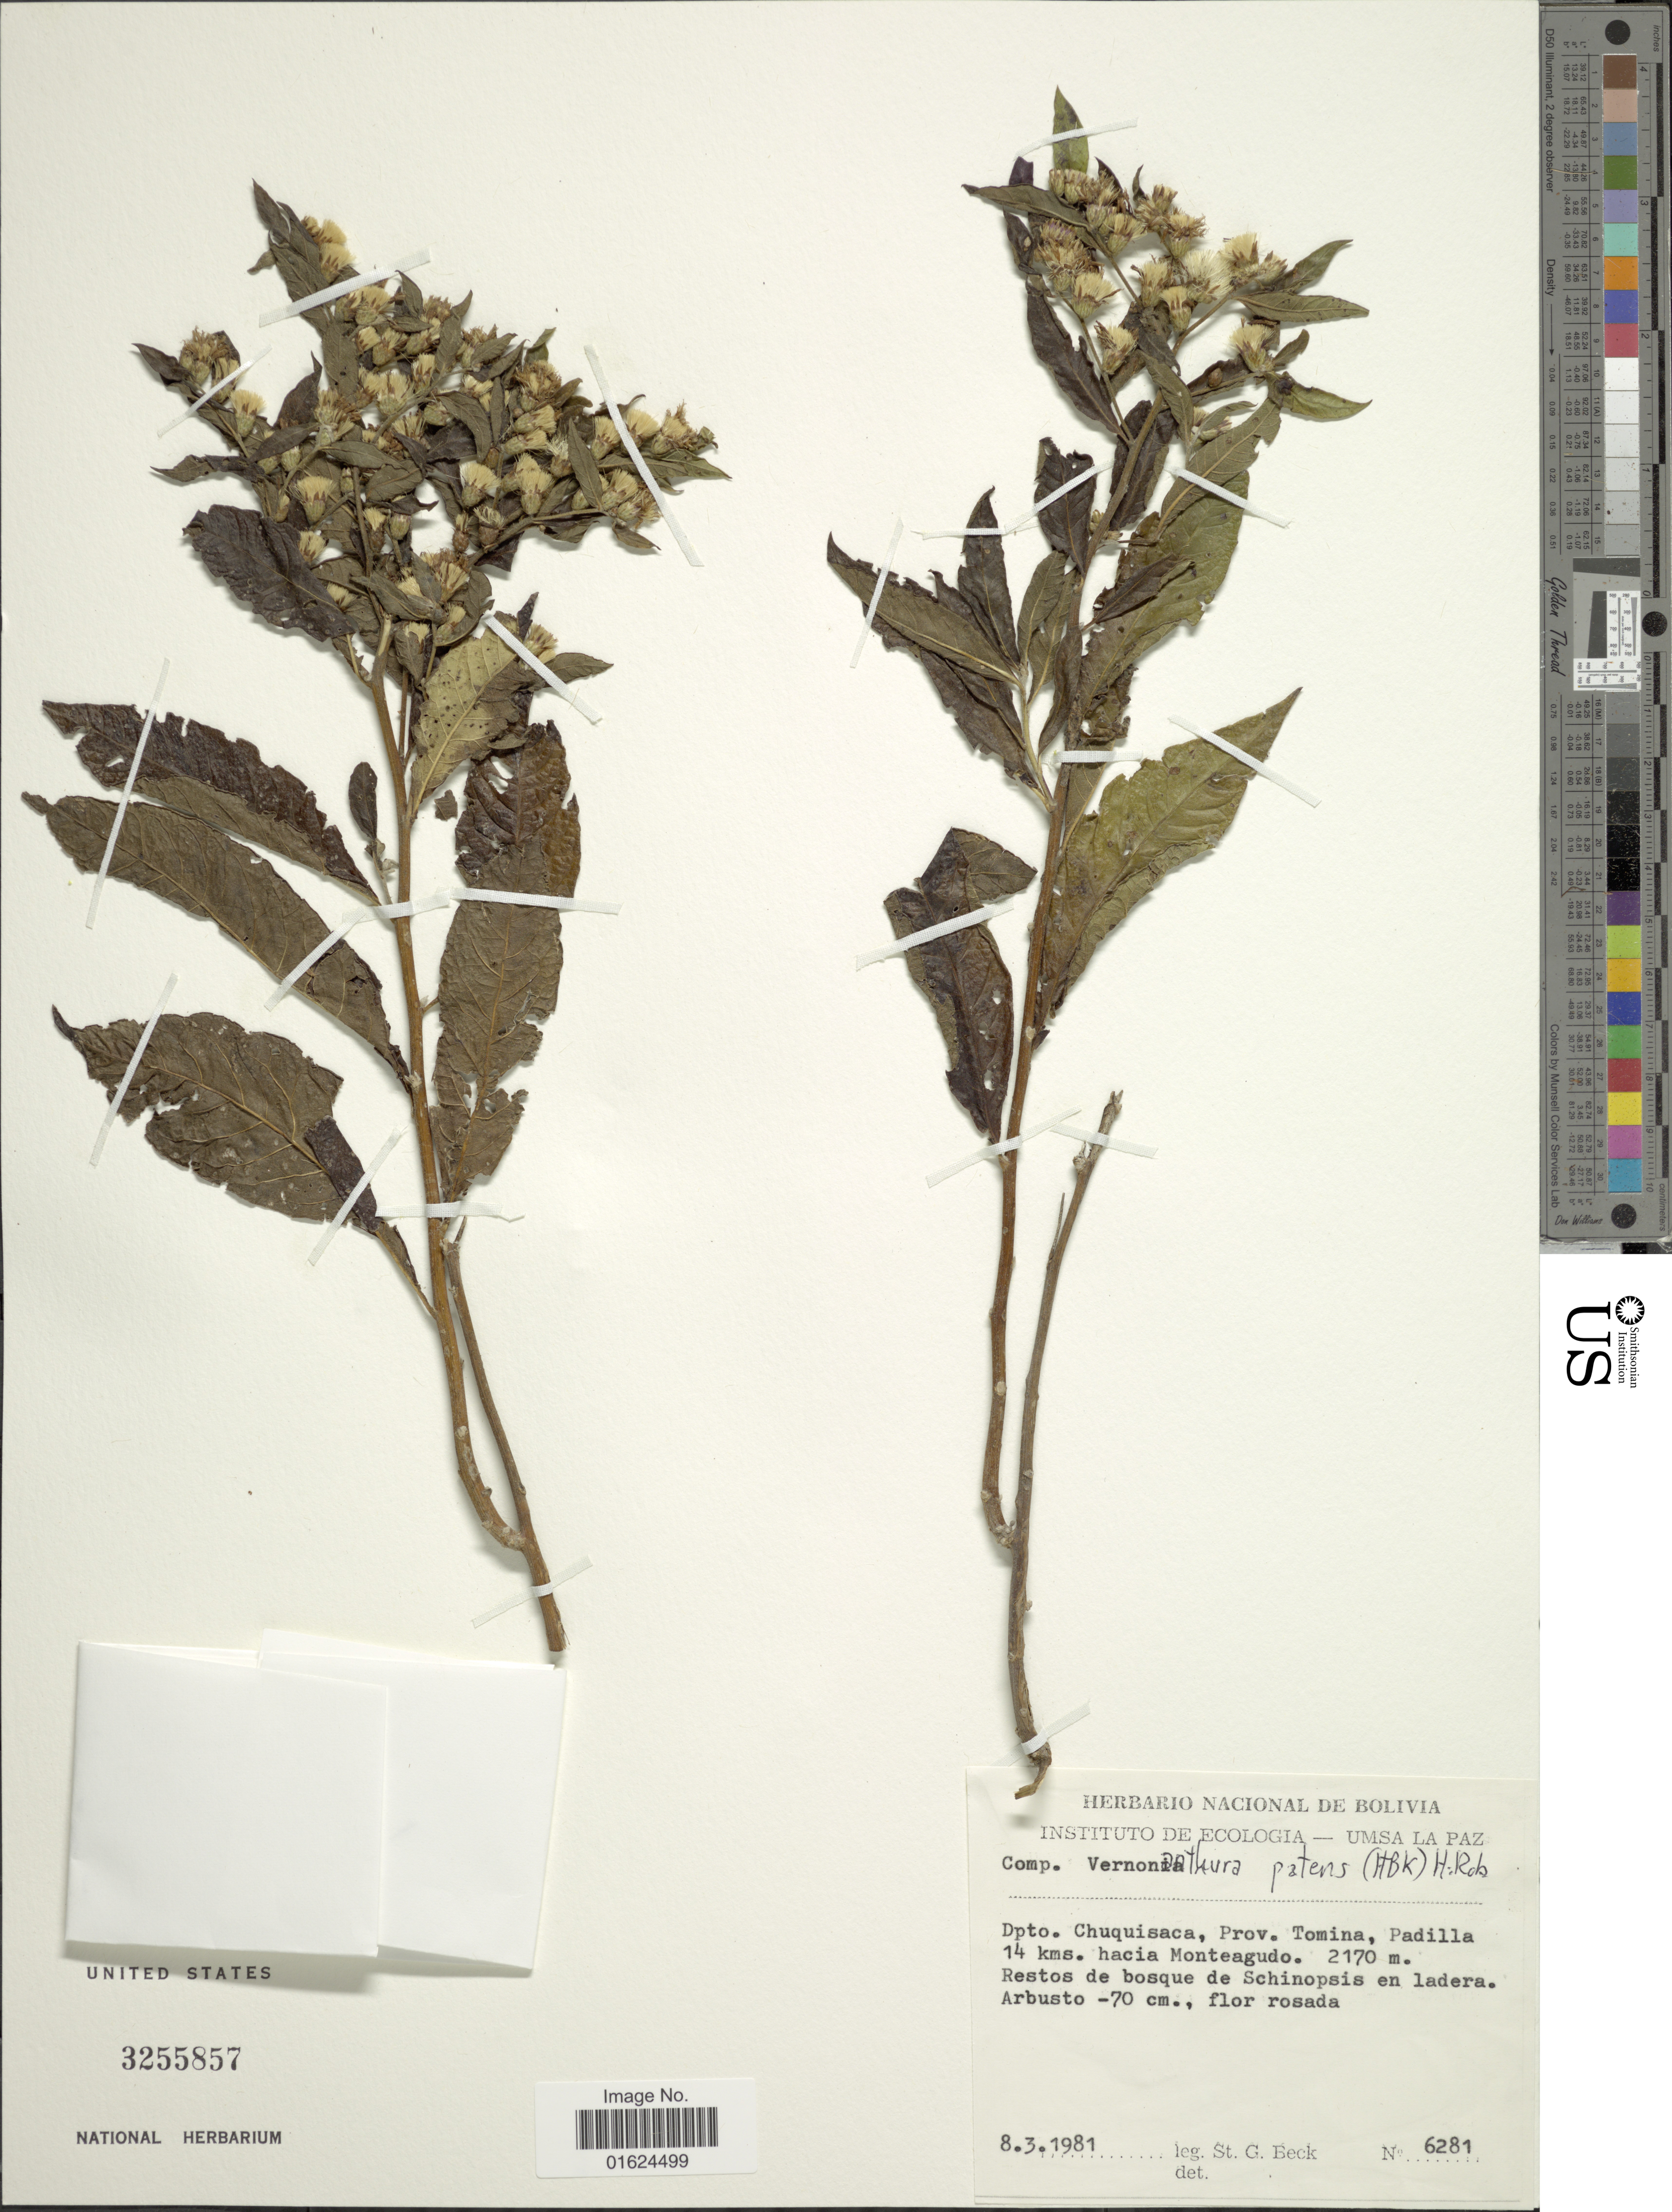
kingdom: Plantae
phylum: Tracheophyta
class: Magnoliopsida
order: Asterales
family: Asteraceae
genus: Vernonanthura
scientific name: Vernonanthura patens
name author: (Kunth) H. Rob.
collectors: S. G. Beck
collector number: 6281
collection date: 1981-03-08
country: Bolivia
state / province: Chuquisaca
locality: Dpto. Chuquisaca, Prov. Tomina, padilla 14 kms hacia Monteagudo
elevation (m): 2170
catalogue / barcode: US 3255857